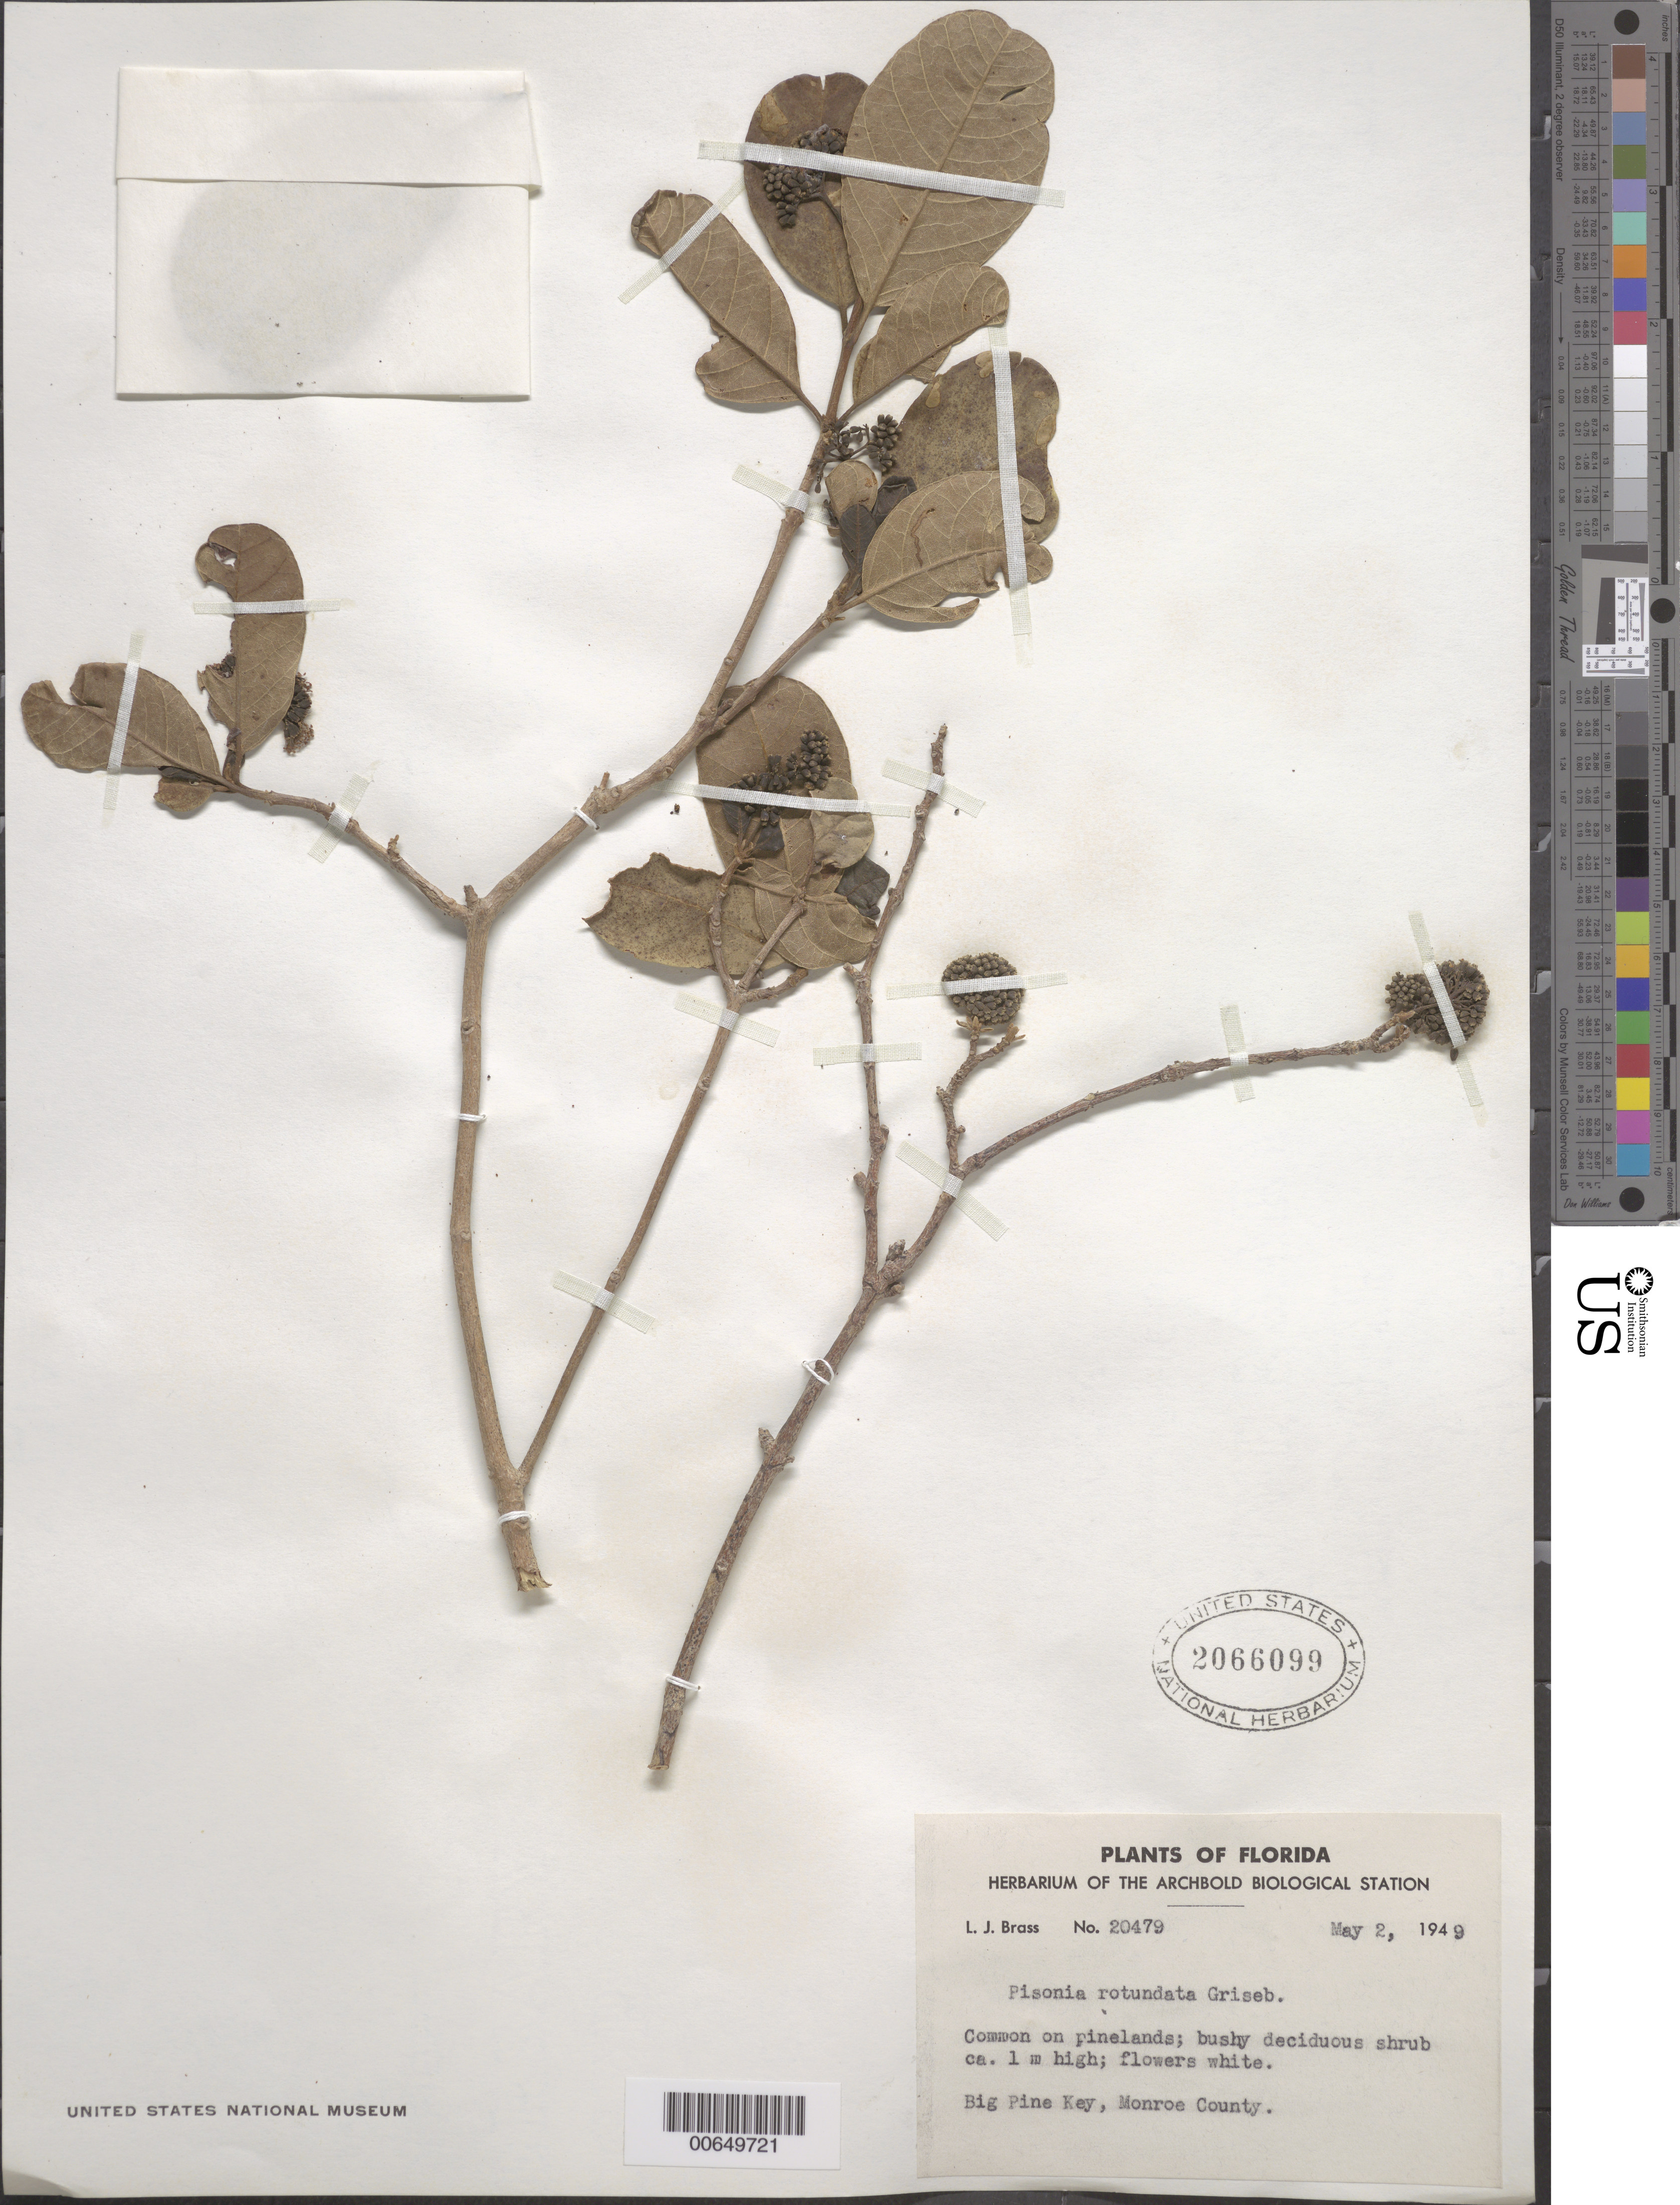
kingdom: Plantae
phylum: Tracheophyta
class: Magnoliopsida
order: Caryophyllales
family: Nyctaginaceae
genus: Pisonia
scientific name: Pisonia rotundata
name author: Griseb.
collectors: L. J. Brass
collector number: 20479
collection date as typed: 05 Feb 1919 or 02 May 1919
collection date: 1919-02-05 or 1919-05-02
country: United States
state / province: Florida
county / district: Monroe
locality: Big Pine Key.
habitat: On pinelands.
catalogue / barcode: US 2066099